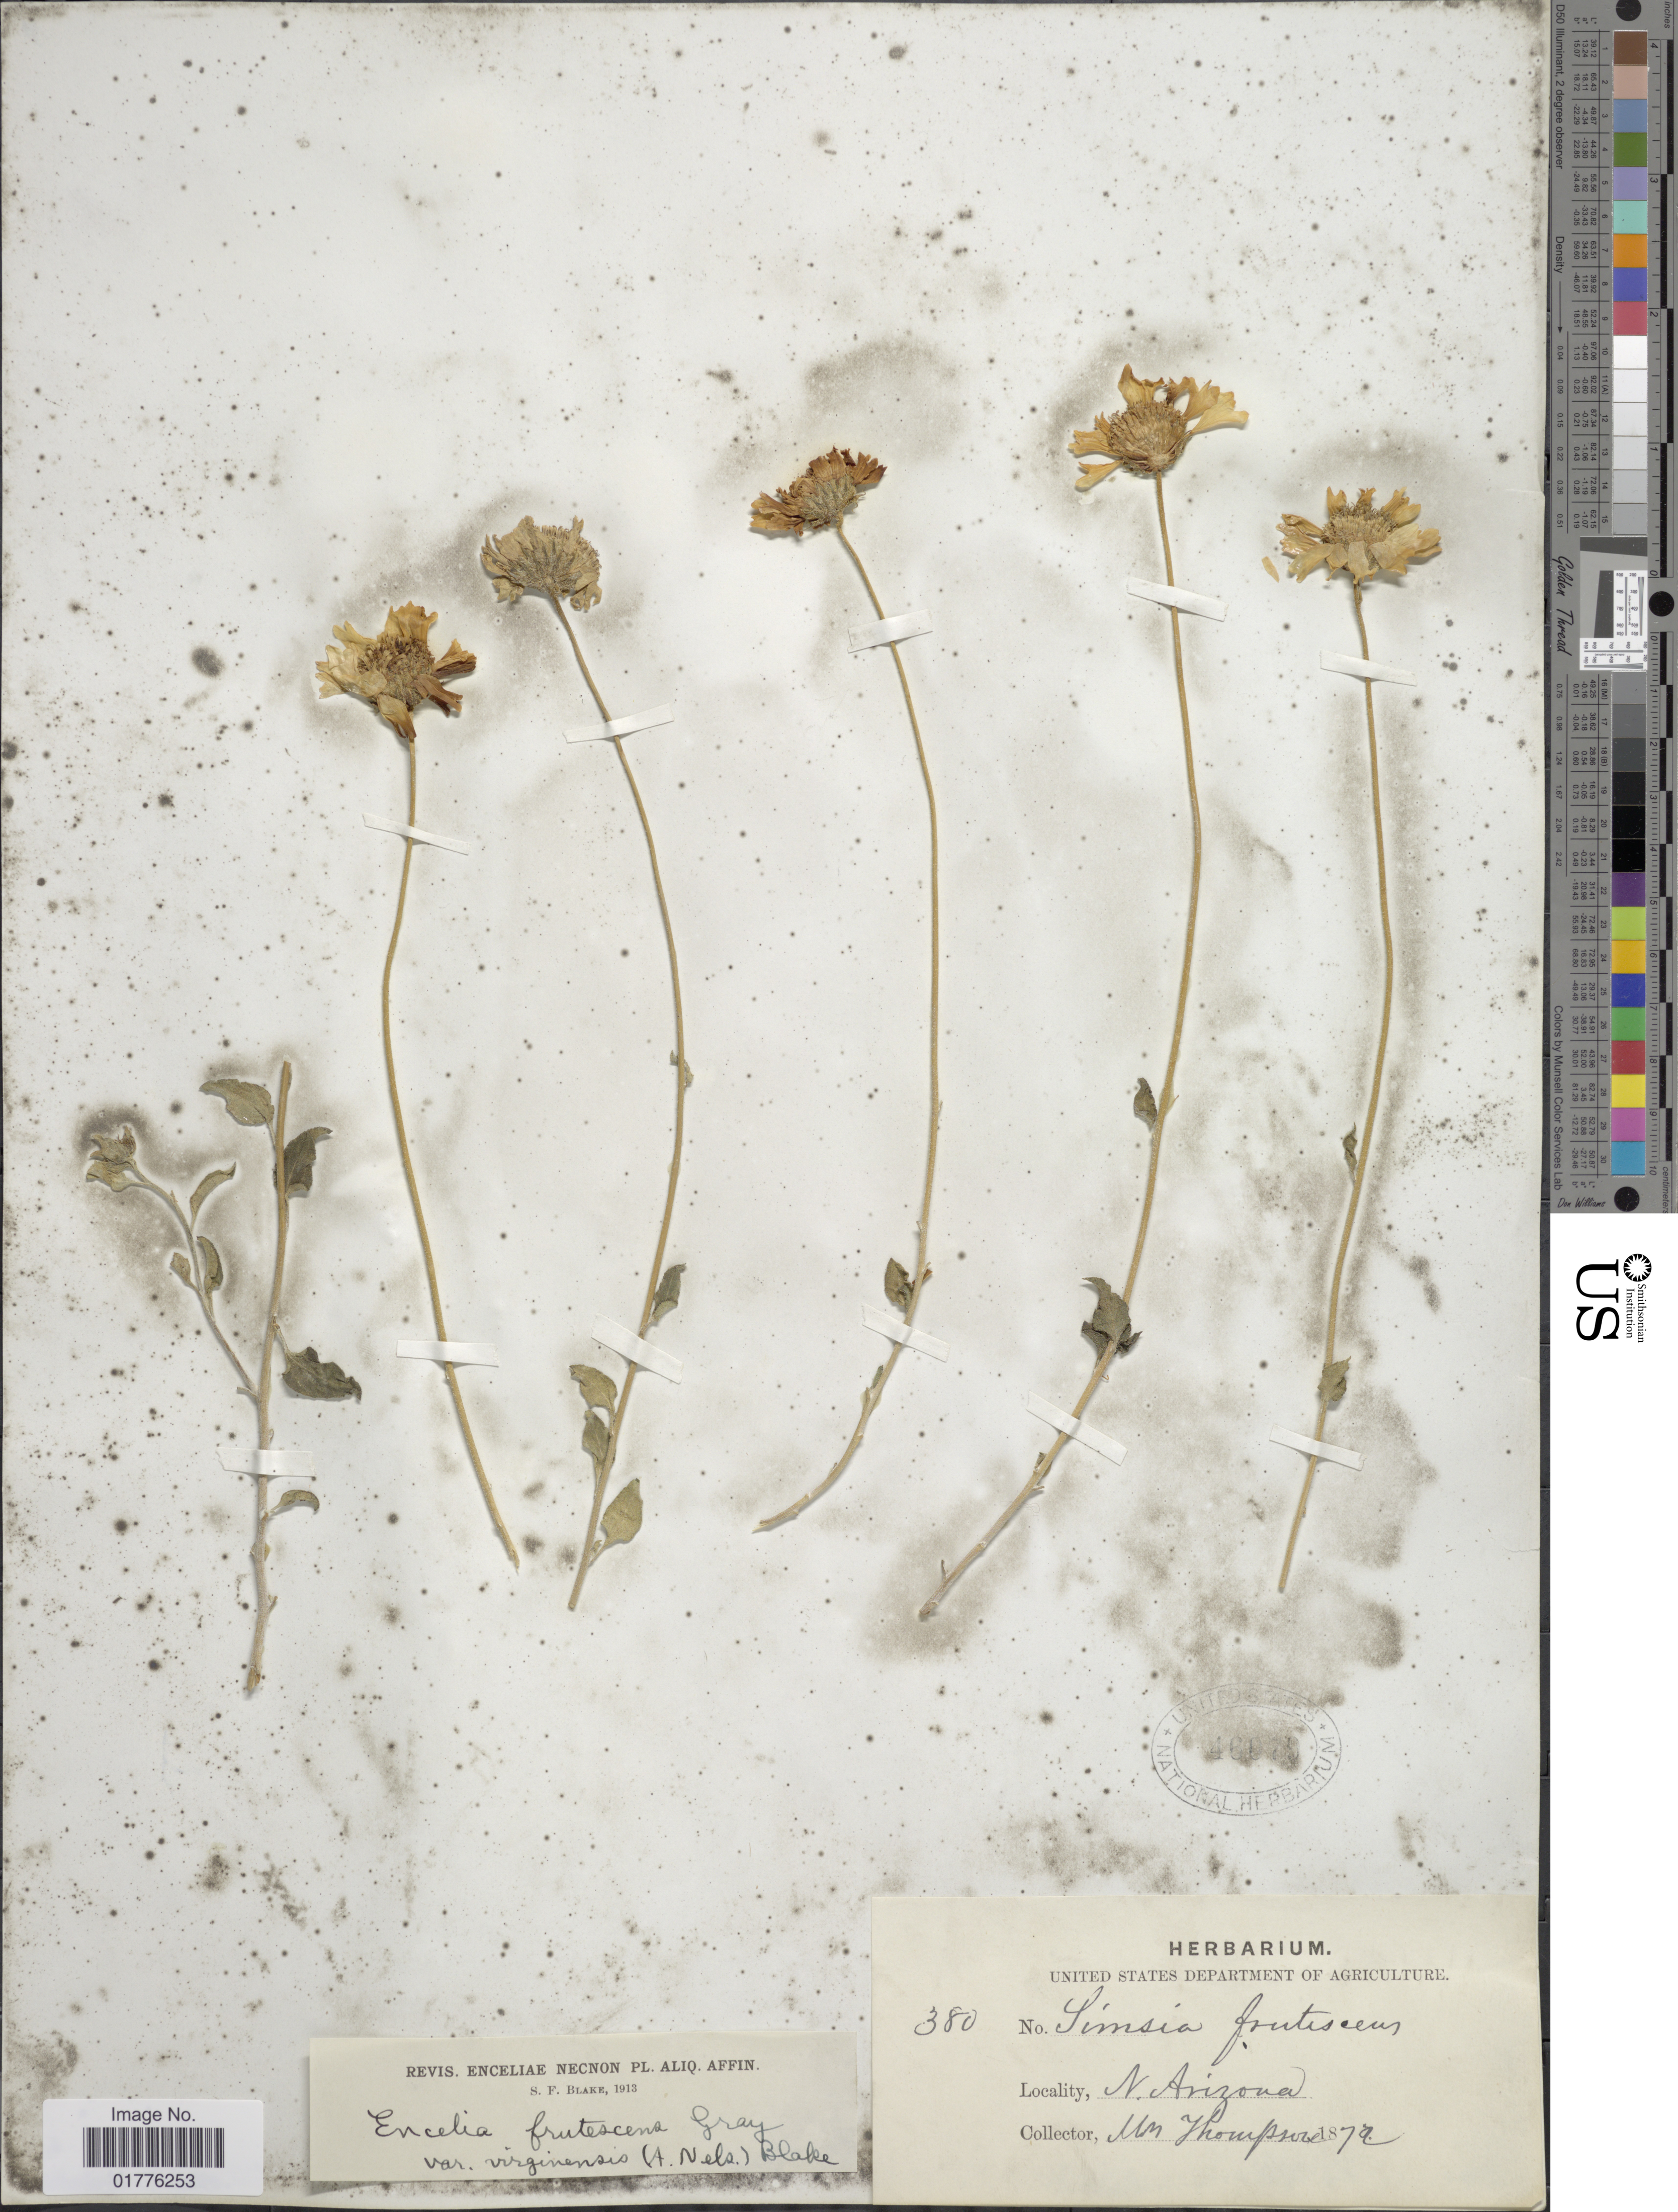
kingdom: Plantae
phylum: Tracheophyta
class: Magnoliopsida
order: Asterales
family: Asteraceae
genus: Encelia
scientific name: Encelia frutescens var. virginensis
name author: (A. Nelson) S.F. Blake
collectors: M. Thompson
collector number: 380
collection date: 1872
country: United States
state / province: Arizona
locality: N. Arizona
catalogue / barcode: US 46079